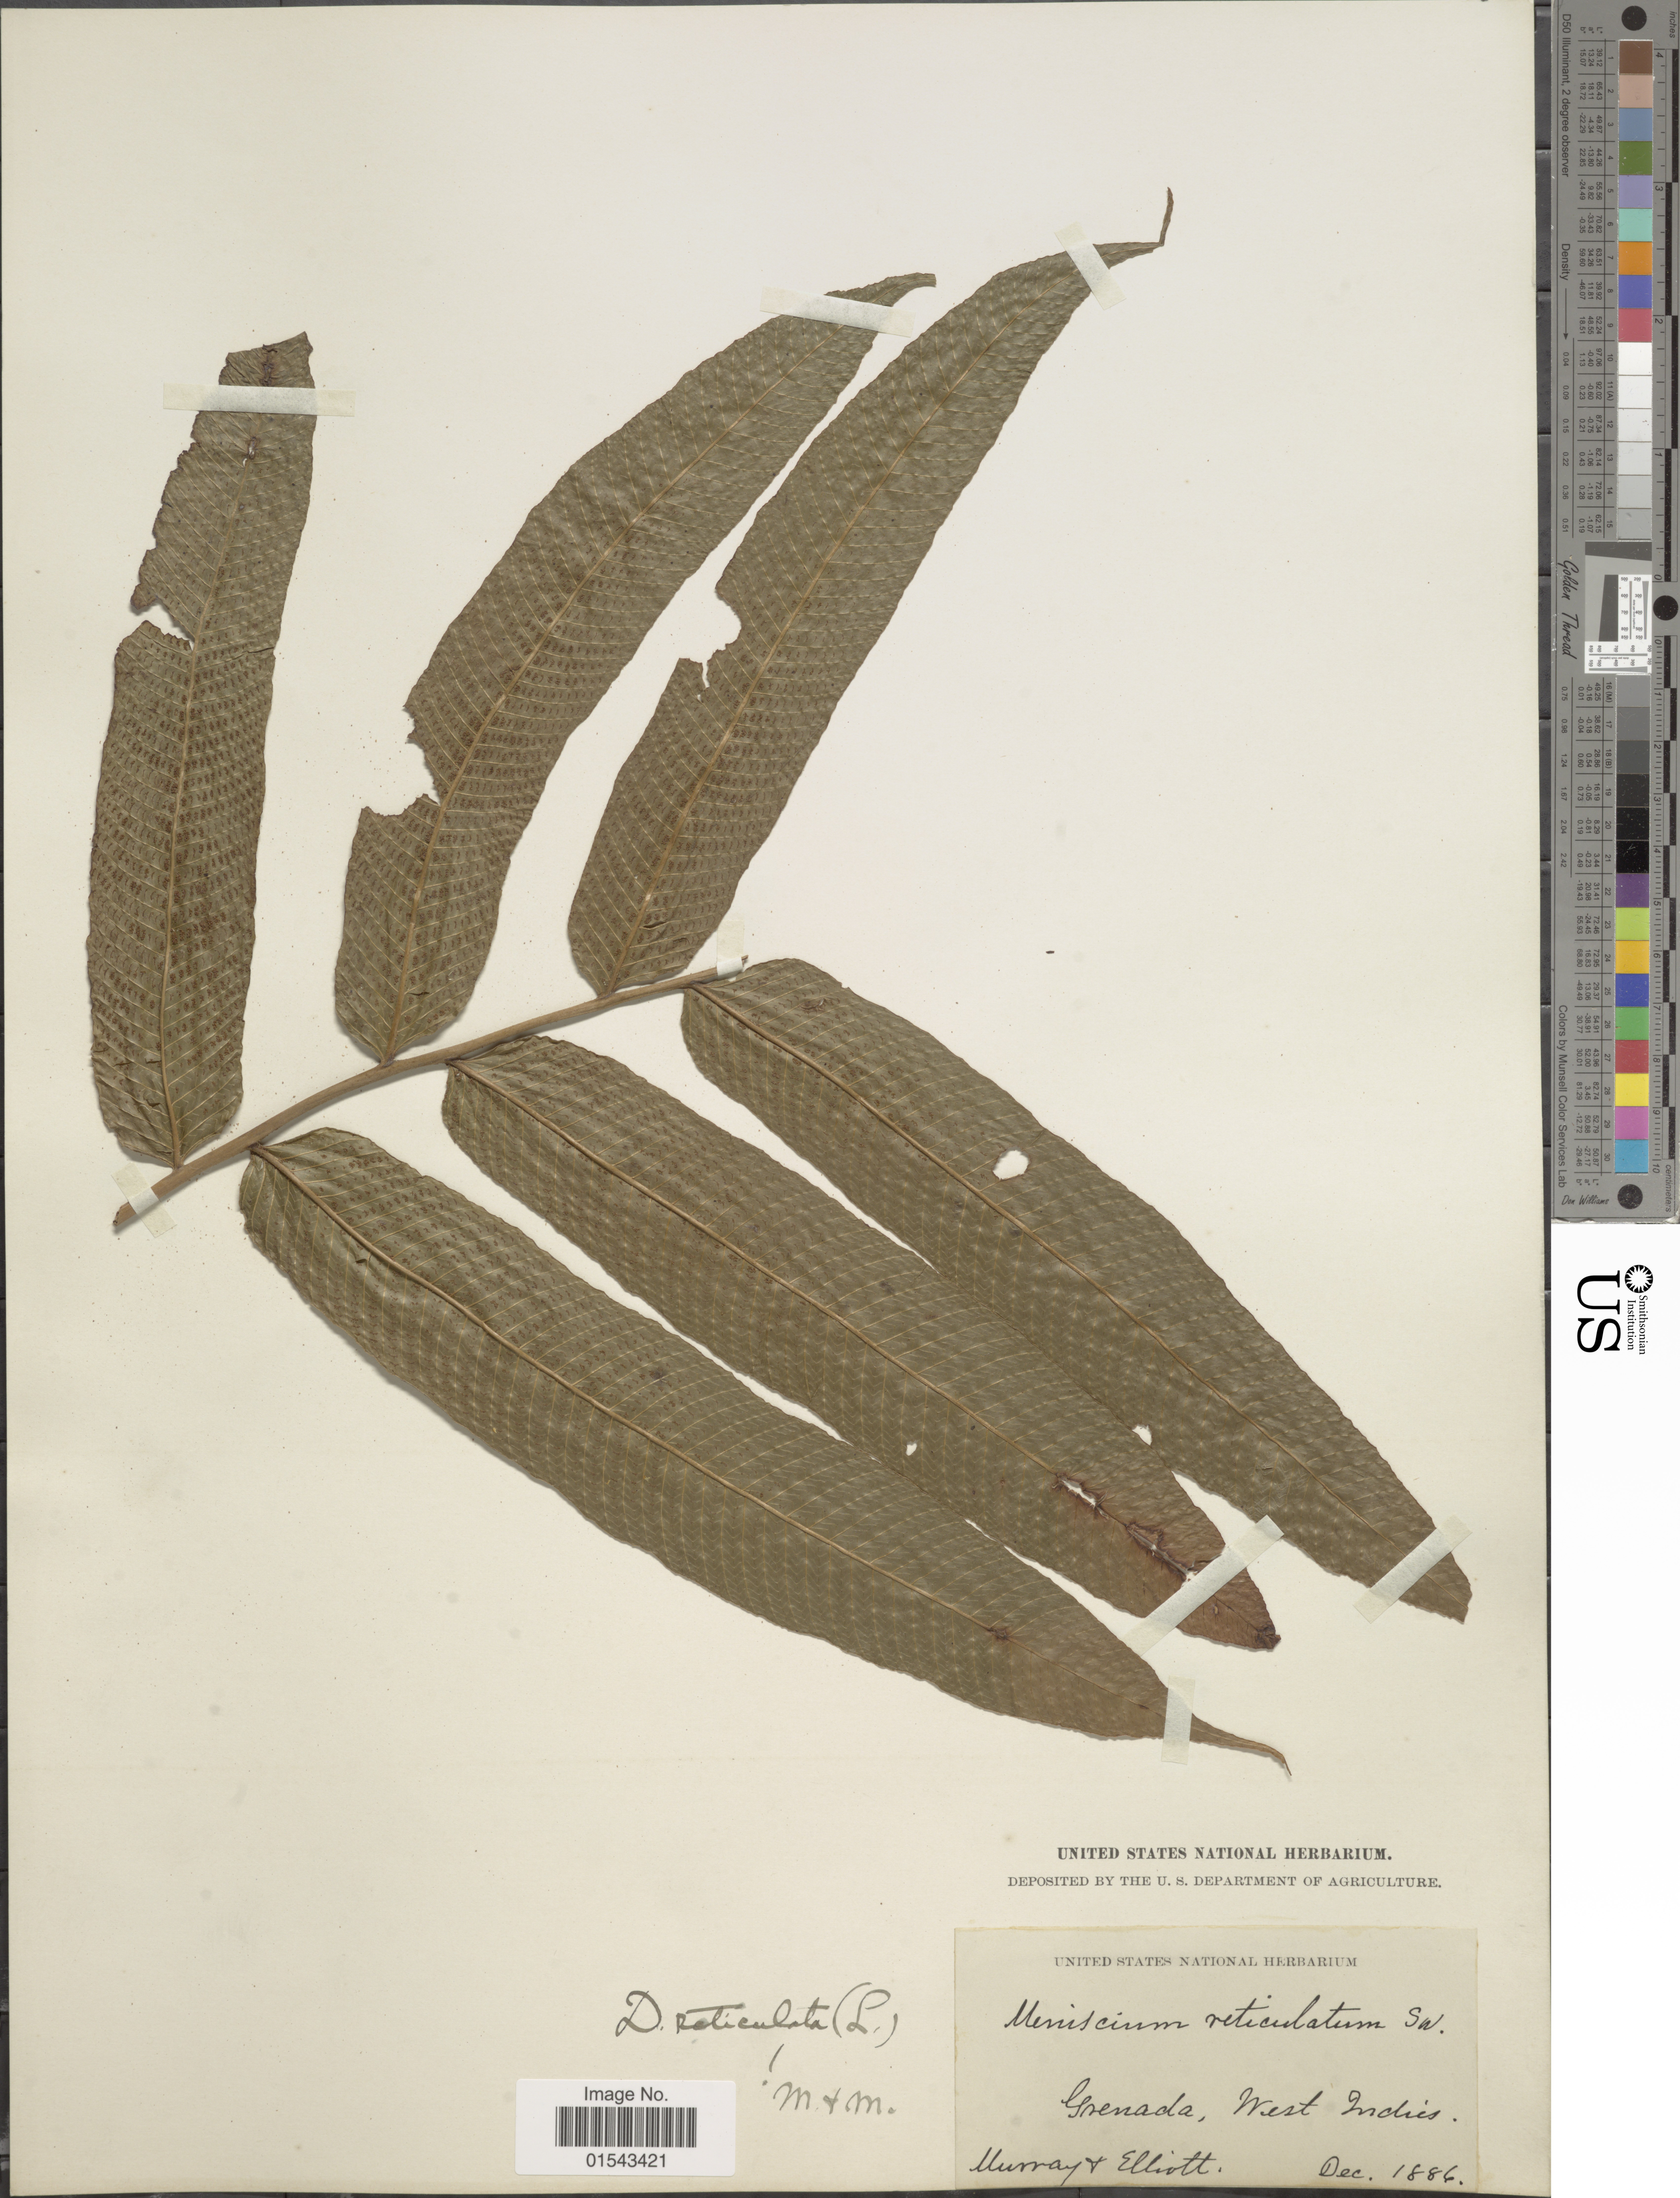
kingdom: Plantae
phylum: Tracheophyta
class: Polypodiopsida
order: Polypodiales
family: Thelypteridaceae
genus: Meniscium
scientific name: Meniscium reticulatum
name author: (L.) Sw.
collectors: Murray, -- & Elliott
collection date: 1886-12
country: Grenada